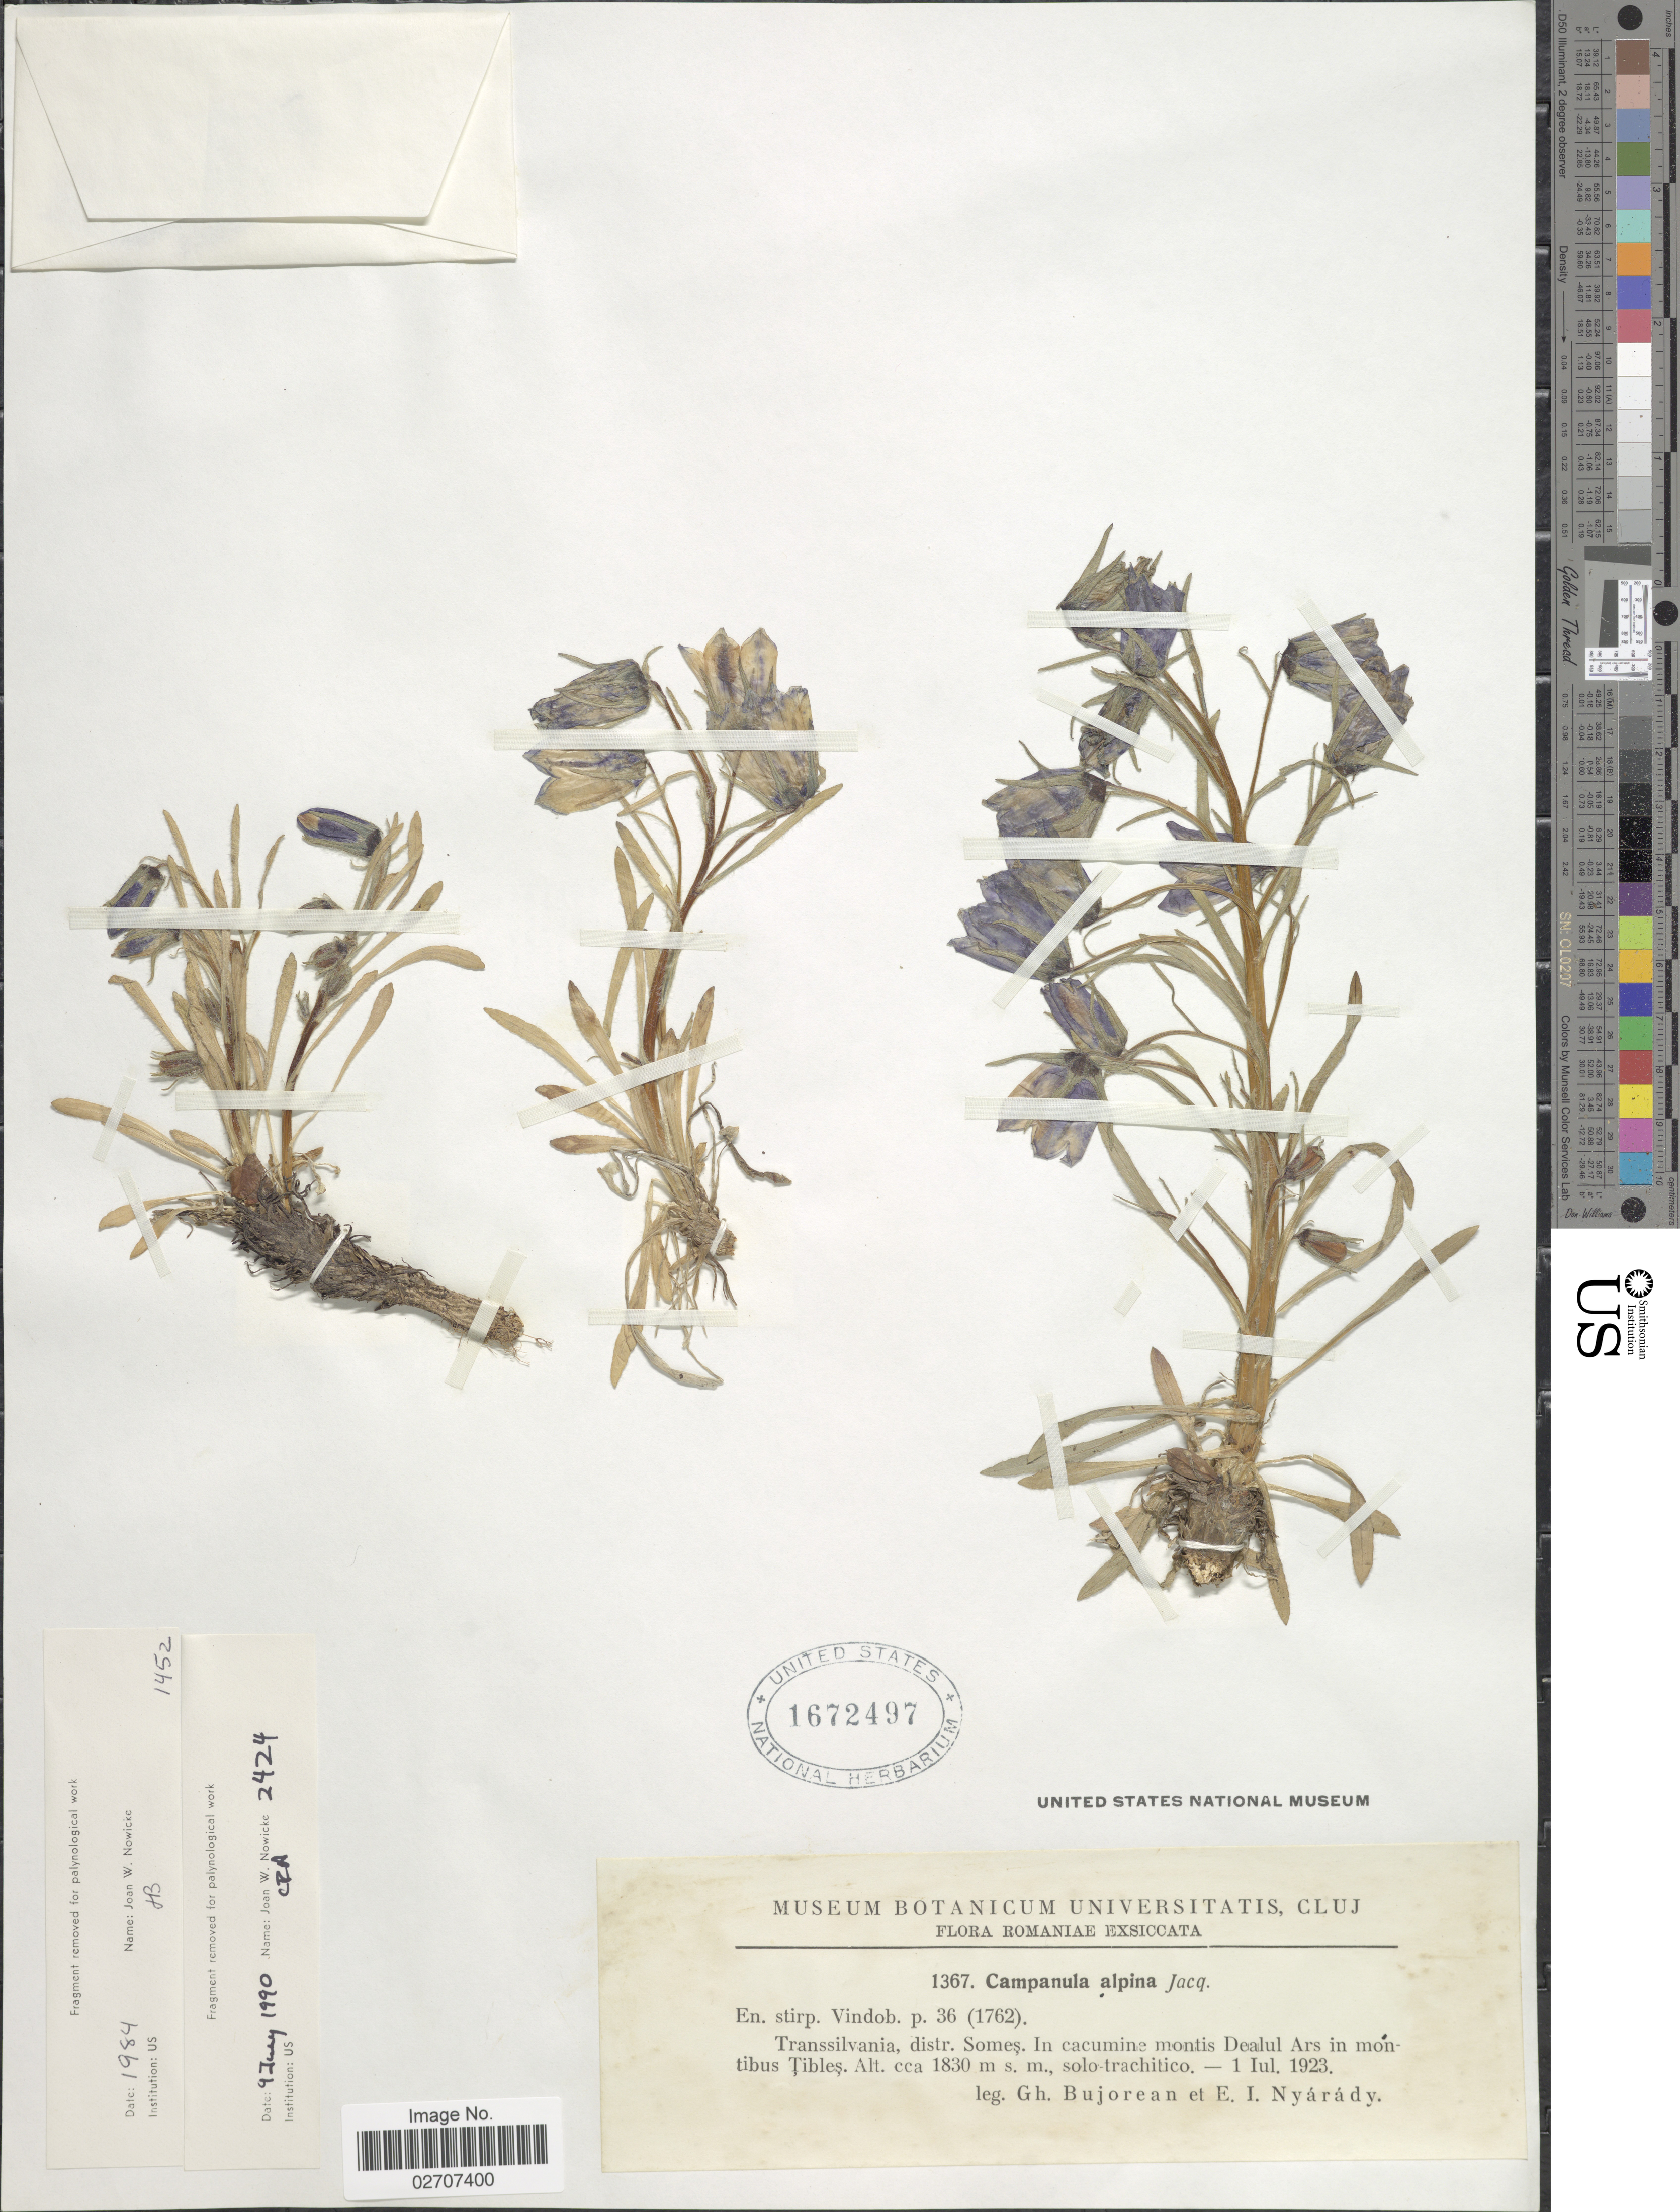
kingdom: Plantae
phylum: Tracheophyta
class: Magnoliopsida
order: Asterales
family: Campanulaceae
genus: Campanula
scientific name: Campanula alpina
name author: Jacq.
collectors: G. Bujorean & E. Nyárády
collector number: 1367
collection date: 1923-07-01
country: Romania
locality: Romaniae, Transsilvania, distr. Somes, in cacumine montis Dealul Ars in montibus Tibles.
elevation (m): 1830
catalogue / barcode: US 1672497